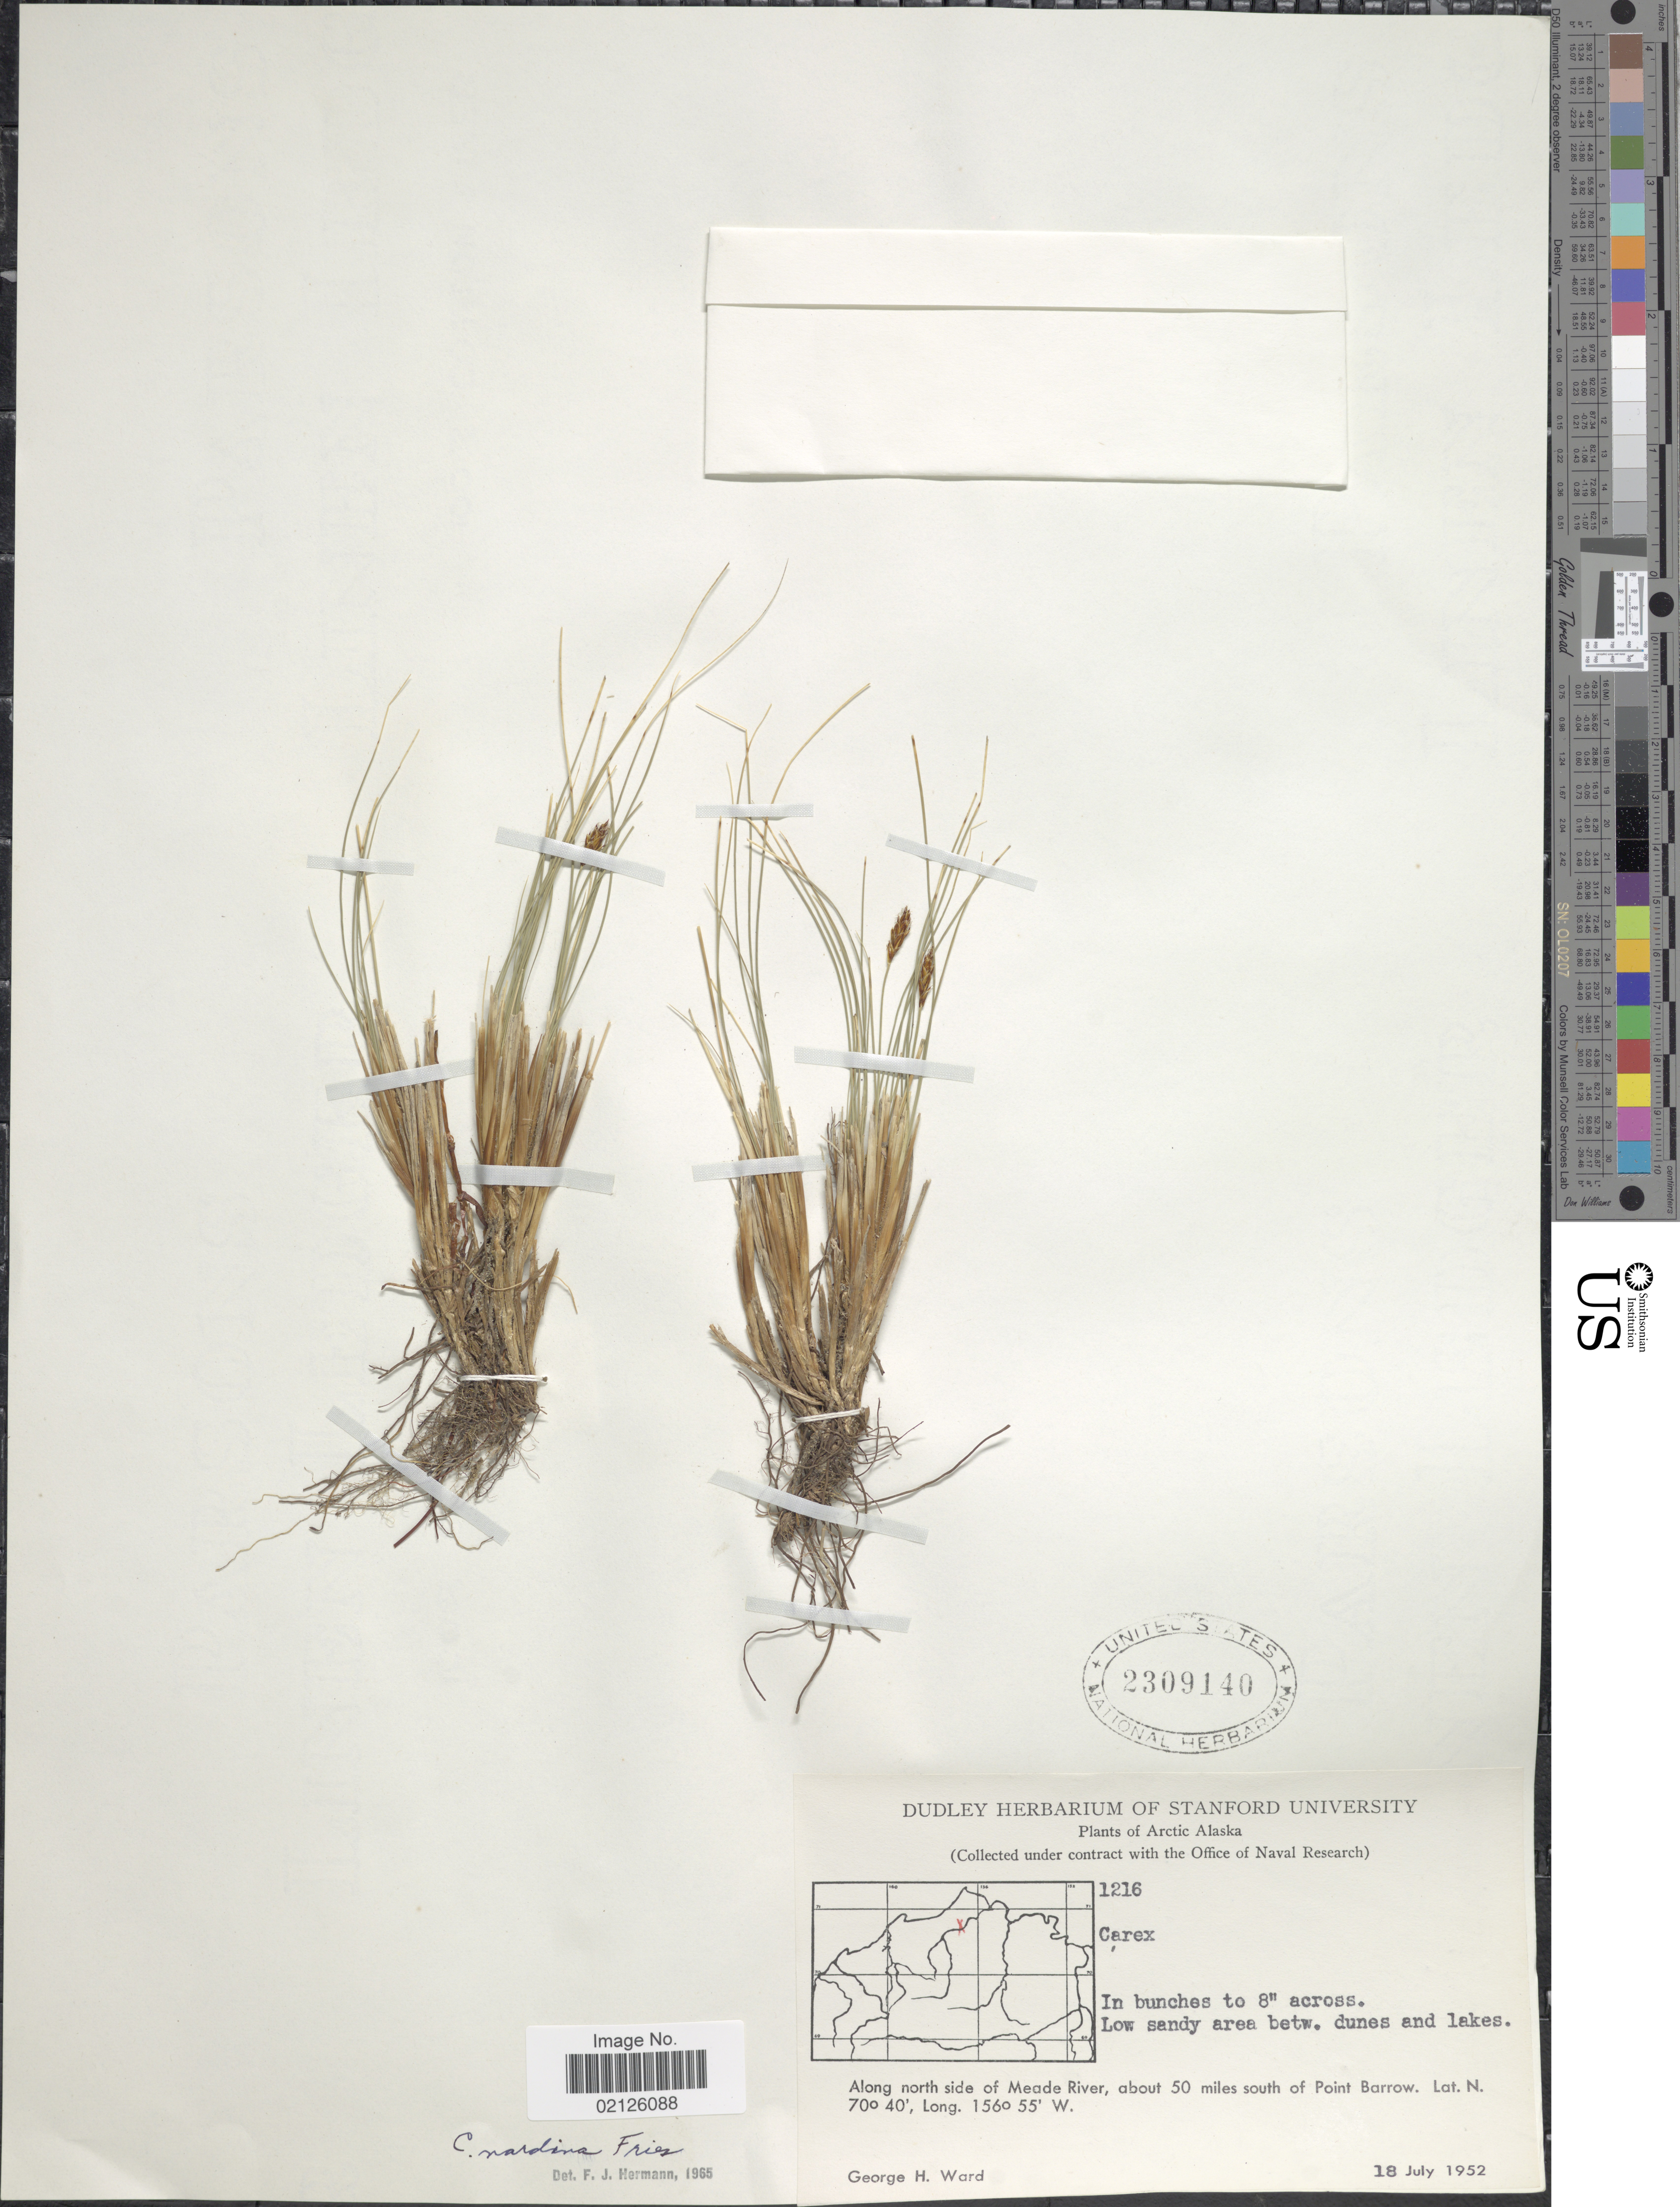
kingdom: Plantae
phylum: Tracheophyta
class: Liliopsida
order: Poales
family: Cyperaceae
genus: Carex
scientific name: Carex nardina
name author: (Hornem.) Fr.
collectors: G. H. Ward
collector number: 1216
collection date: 1952-07-18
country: United States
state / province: Alaska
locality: Arctic Alaska, Low sandy area betw. Dunes and lakes, Along north side of Meade River, about 50 miles south of Point Barrow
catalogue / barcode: US 2309140